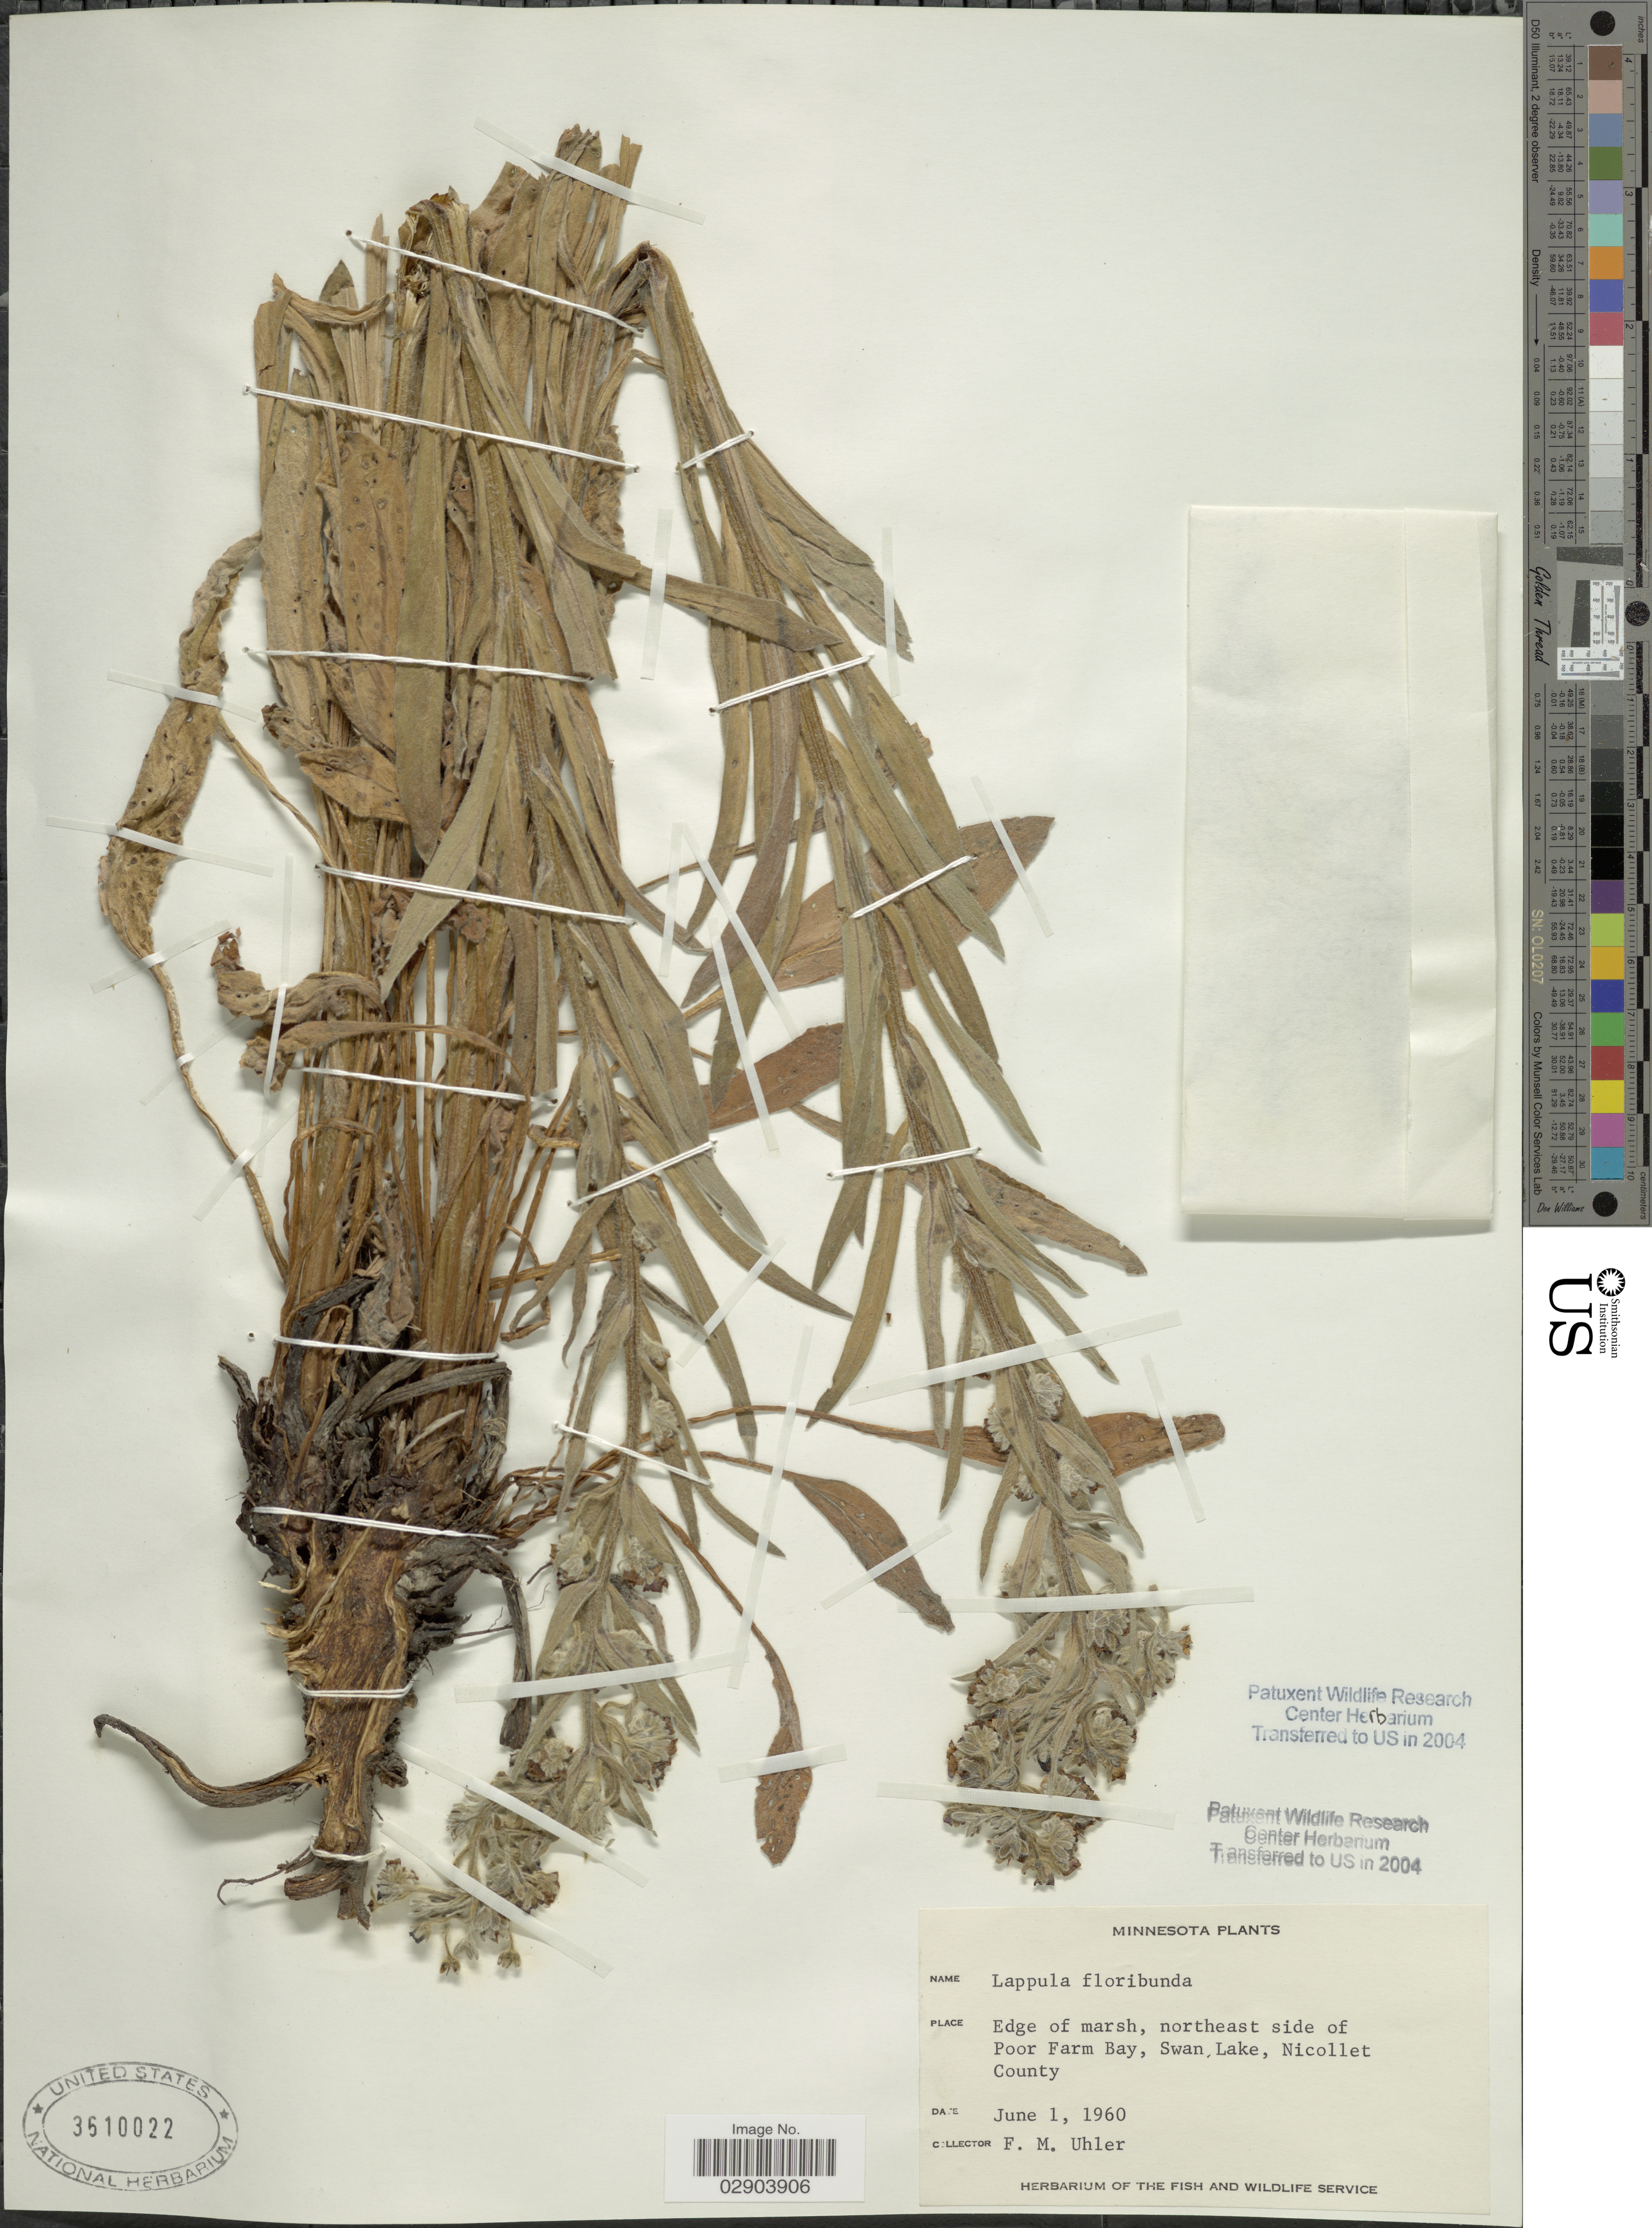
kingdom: Plantae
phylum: Tracheophyta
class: Magnoliopsida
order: Boraginales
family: Boraginaceae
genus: Hackelia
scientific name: Hackelia floribunda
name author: (Lehm.) I.M. Johnst.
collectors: F. M. Uhler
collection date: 1960-06-01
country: United States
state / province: Minnesota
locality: Edge of marsh, northeast side of Poor Farm Bay, Swan Lake, Nicollet County.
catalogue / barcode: US 3610022